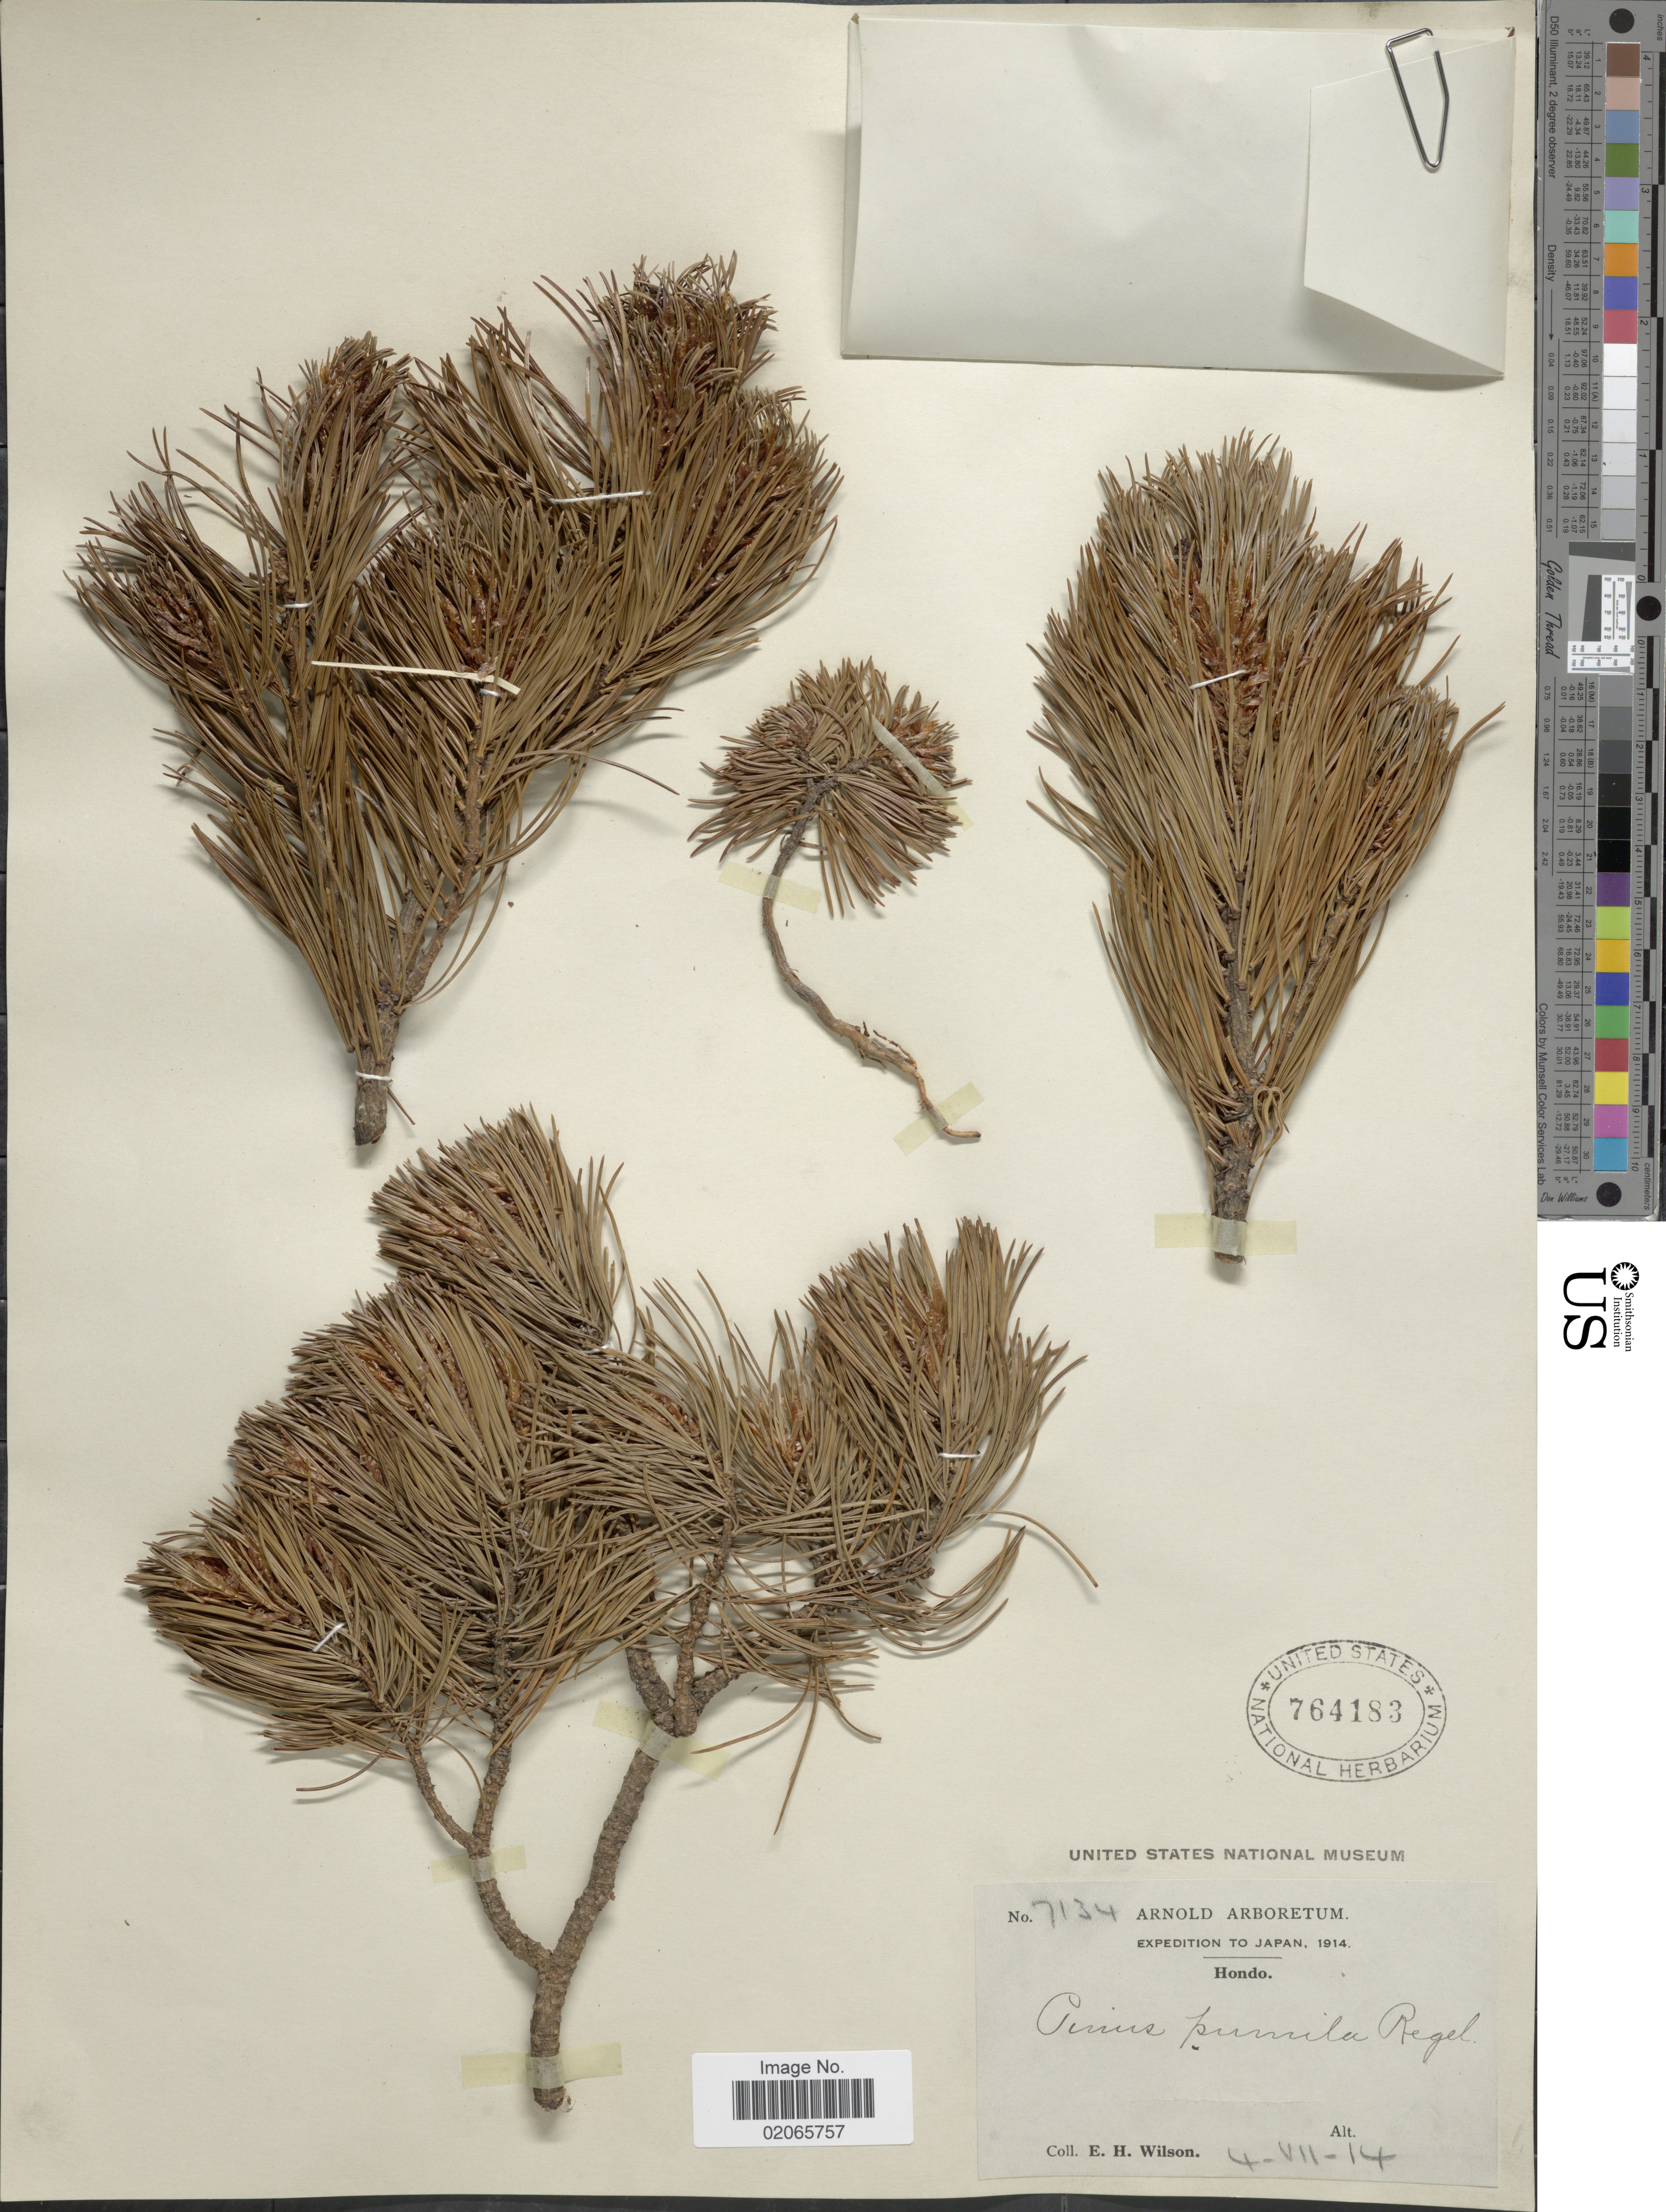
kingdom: Plantae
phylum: Tracheophyta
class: Pinopsida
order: Pinales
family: Pinaceae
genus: Pinus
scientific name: Pinus pumila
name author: (Pall.) Regel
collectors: E. Wilson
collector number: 7134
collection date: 1914-07-04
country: Japan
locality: Hondo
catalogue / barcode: US 764183